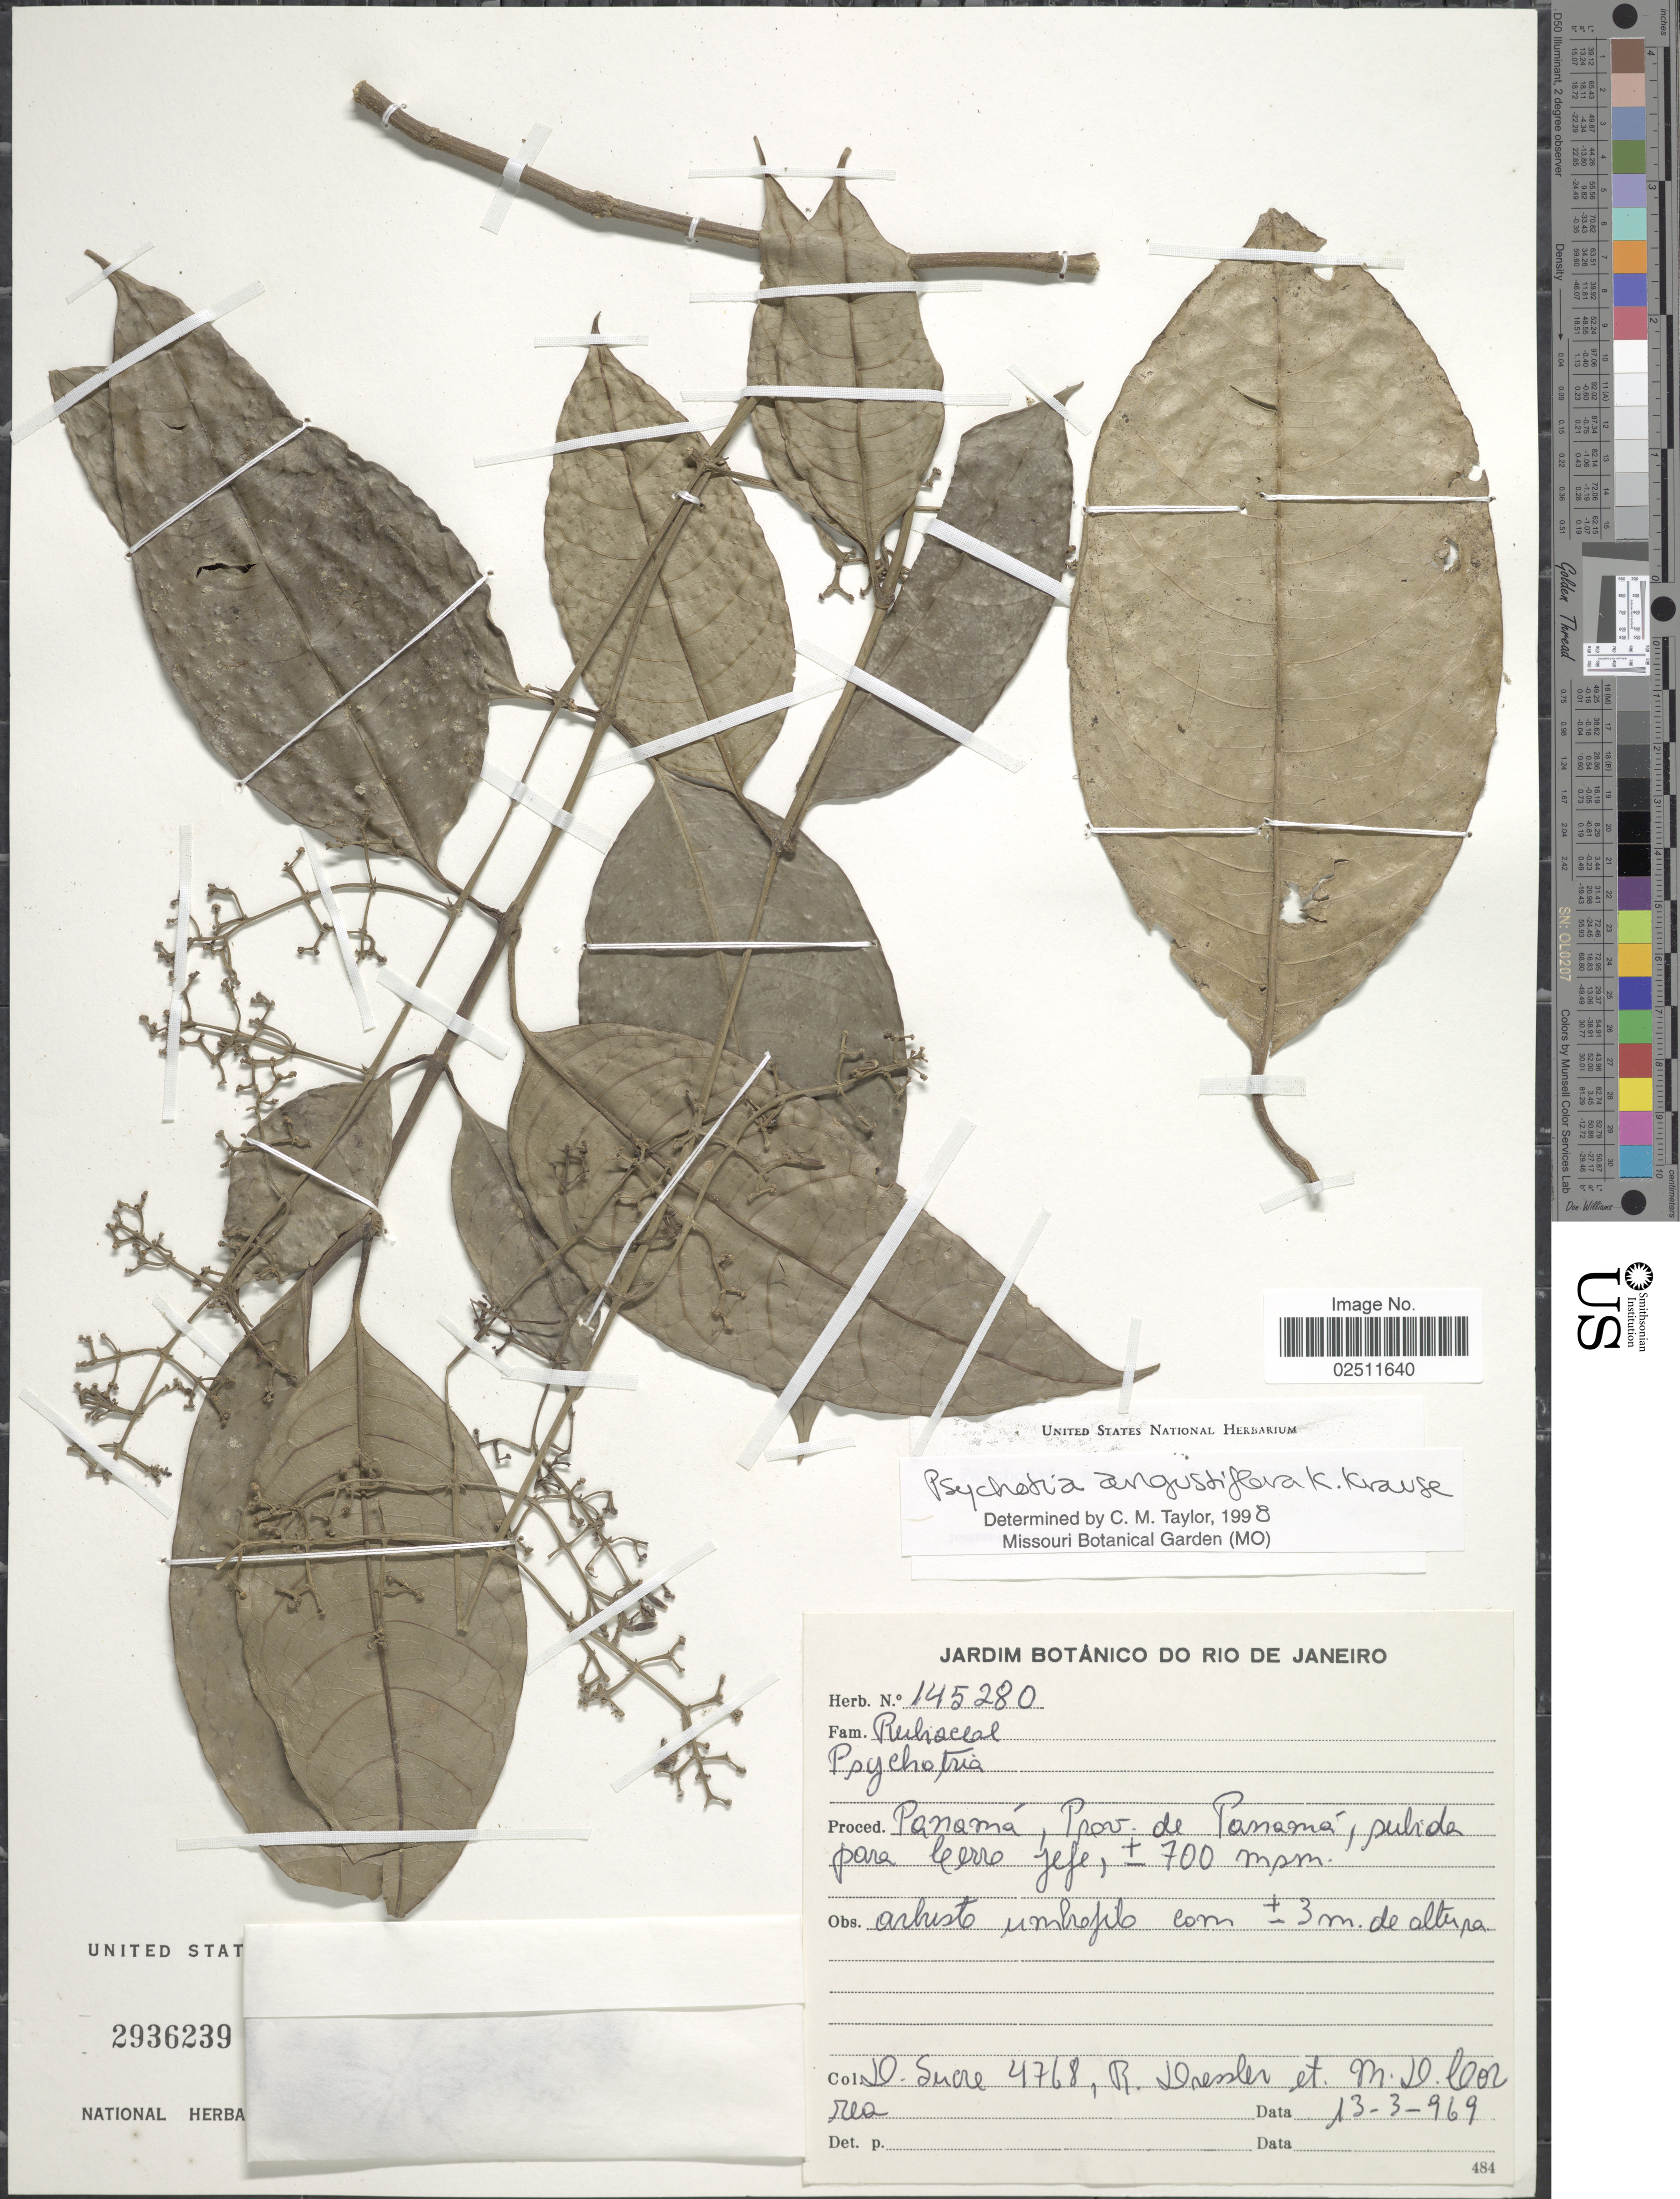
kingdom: Plantae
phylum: Tracheophyta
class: Magnoliopsida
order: Gentianales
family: Rubiaceae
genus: Psychotria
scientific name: Psychotria angustiflora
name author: K. Krause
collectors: D. Sucre, R. Dressler & M. D. Corrêa-A.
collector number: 4768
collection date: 1969-03-13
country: Panama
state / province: Panamá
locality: Salide parc Cerro Jefe.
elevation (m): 700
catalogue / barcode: US 2936239